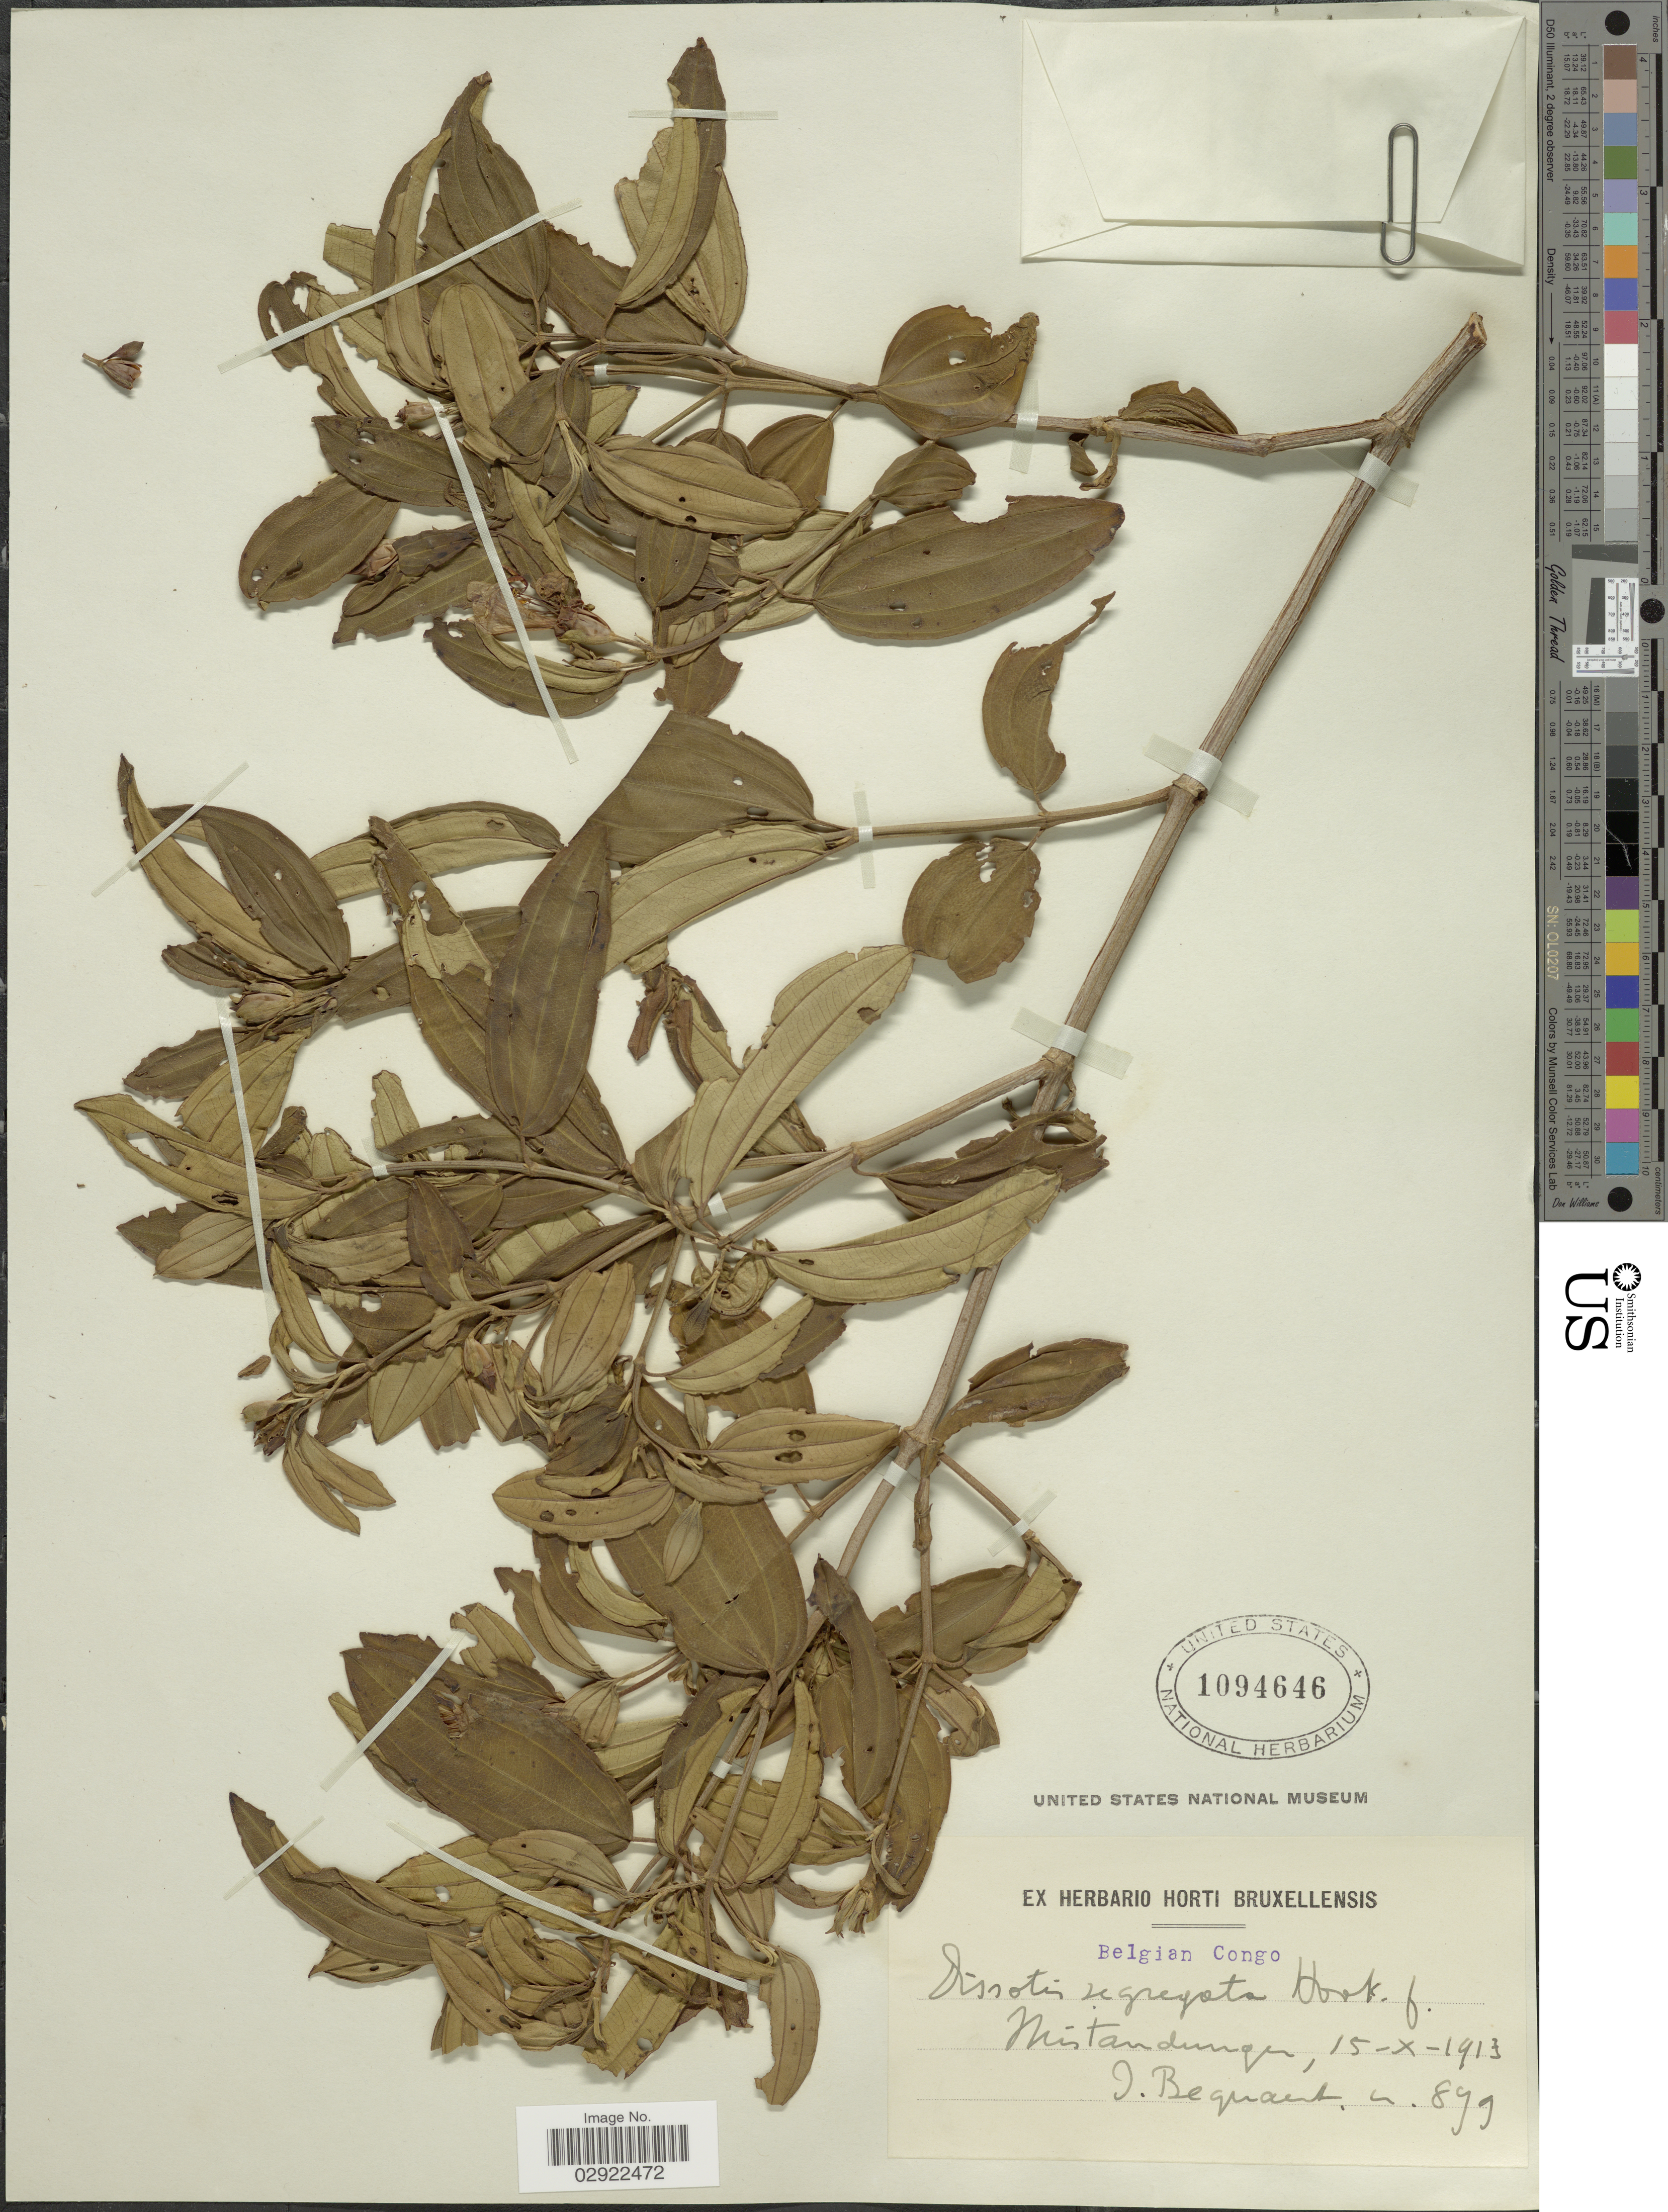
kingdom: Plantae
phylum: Tracheophyta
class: Magnoliopsida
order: Myrtales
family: Melastomataceae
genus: Melastomastrum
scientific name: Melastomastrum segregatum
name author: (Benth.) A. Fern. & R. Fern.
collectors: J. Bequaert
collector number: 899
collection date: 1913-10-15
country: Congo, Democratic Republic of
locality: Belgian Congo. Mistandungu.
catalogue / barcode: US 1094646